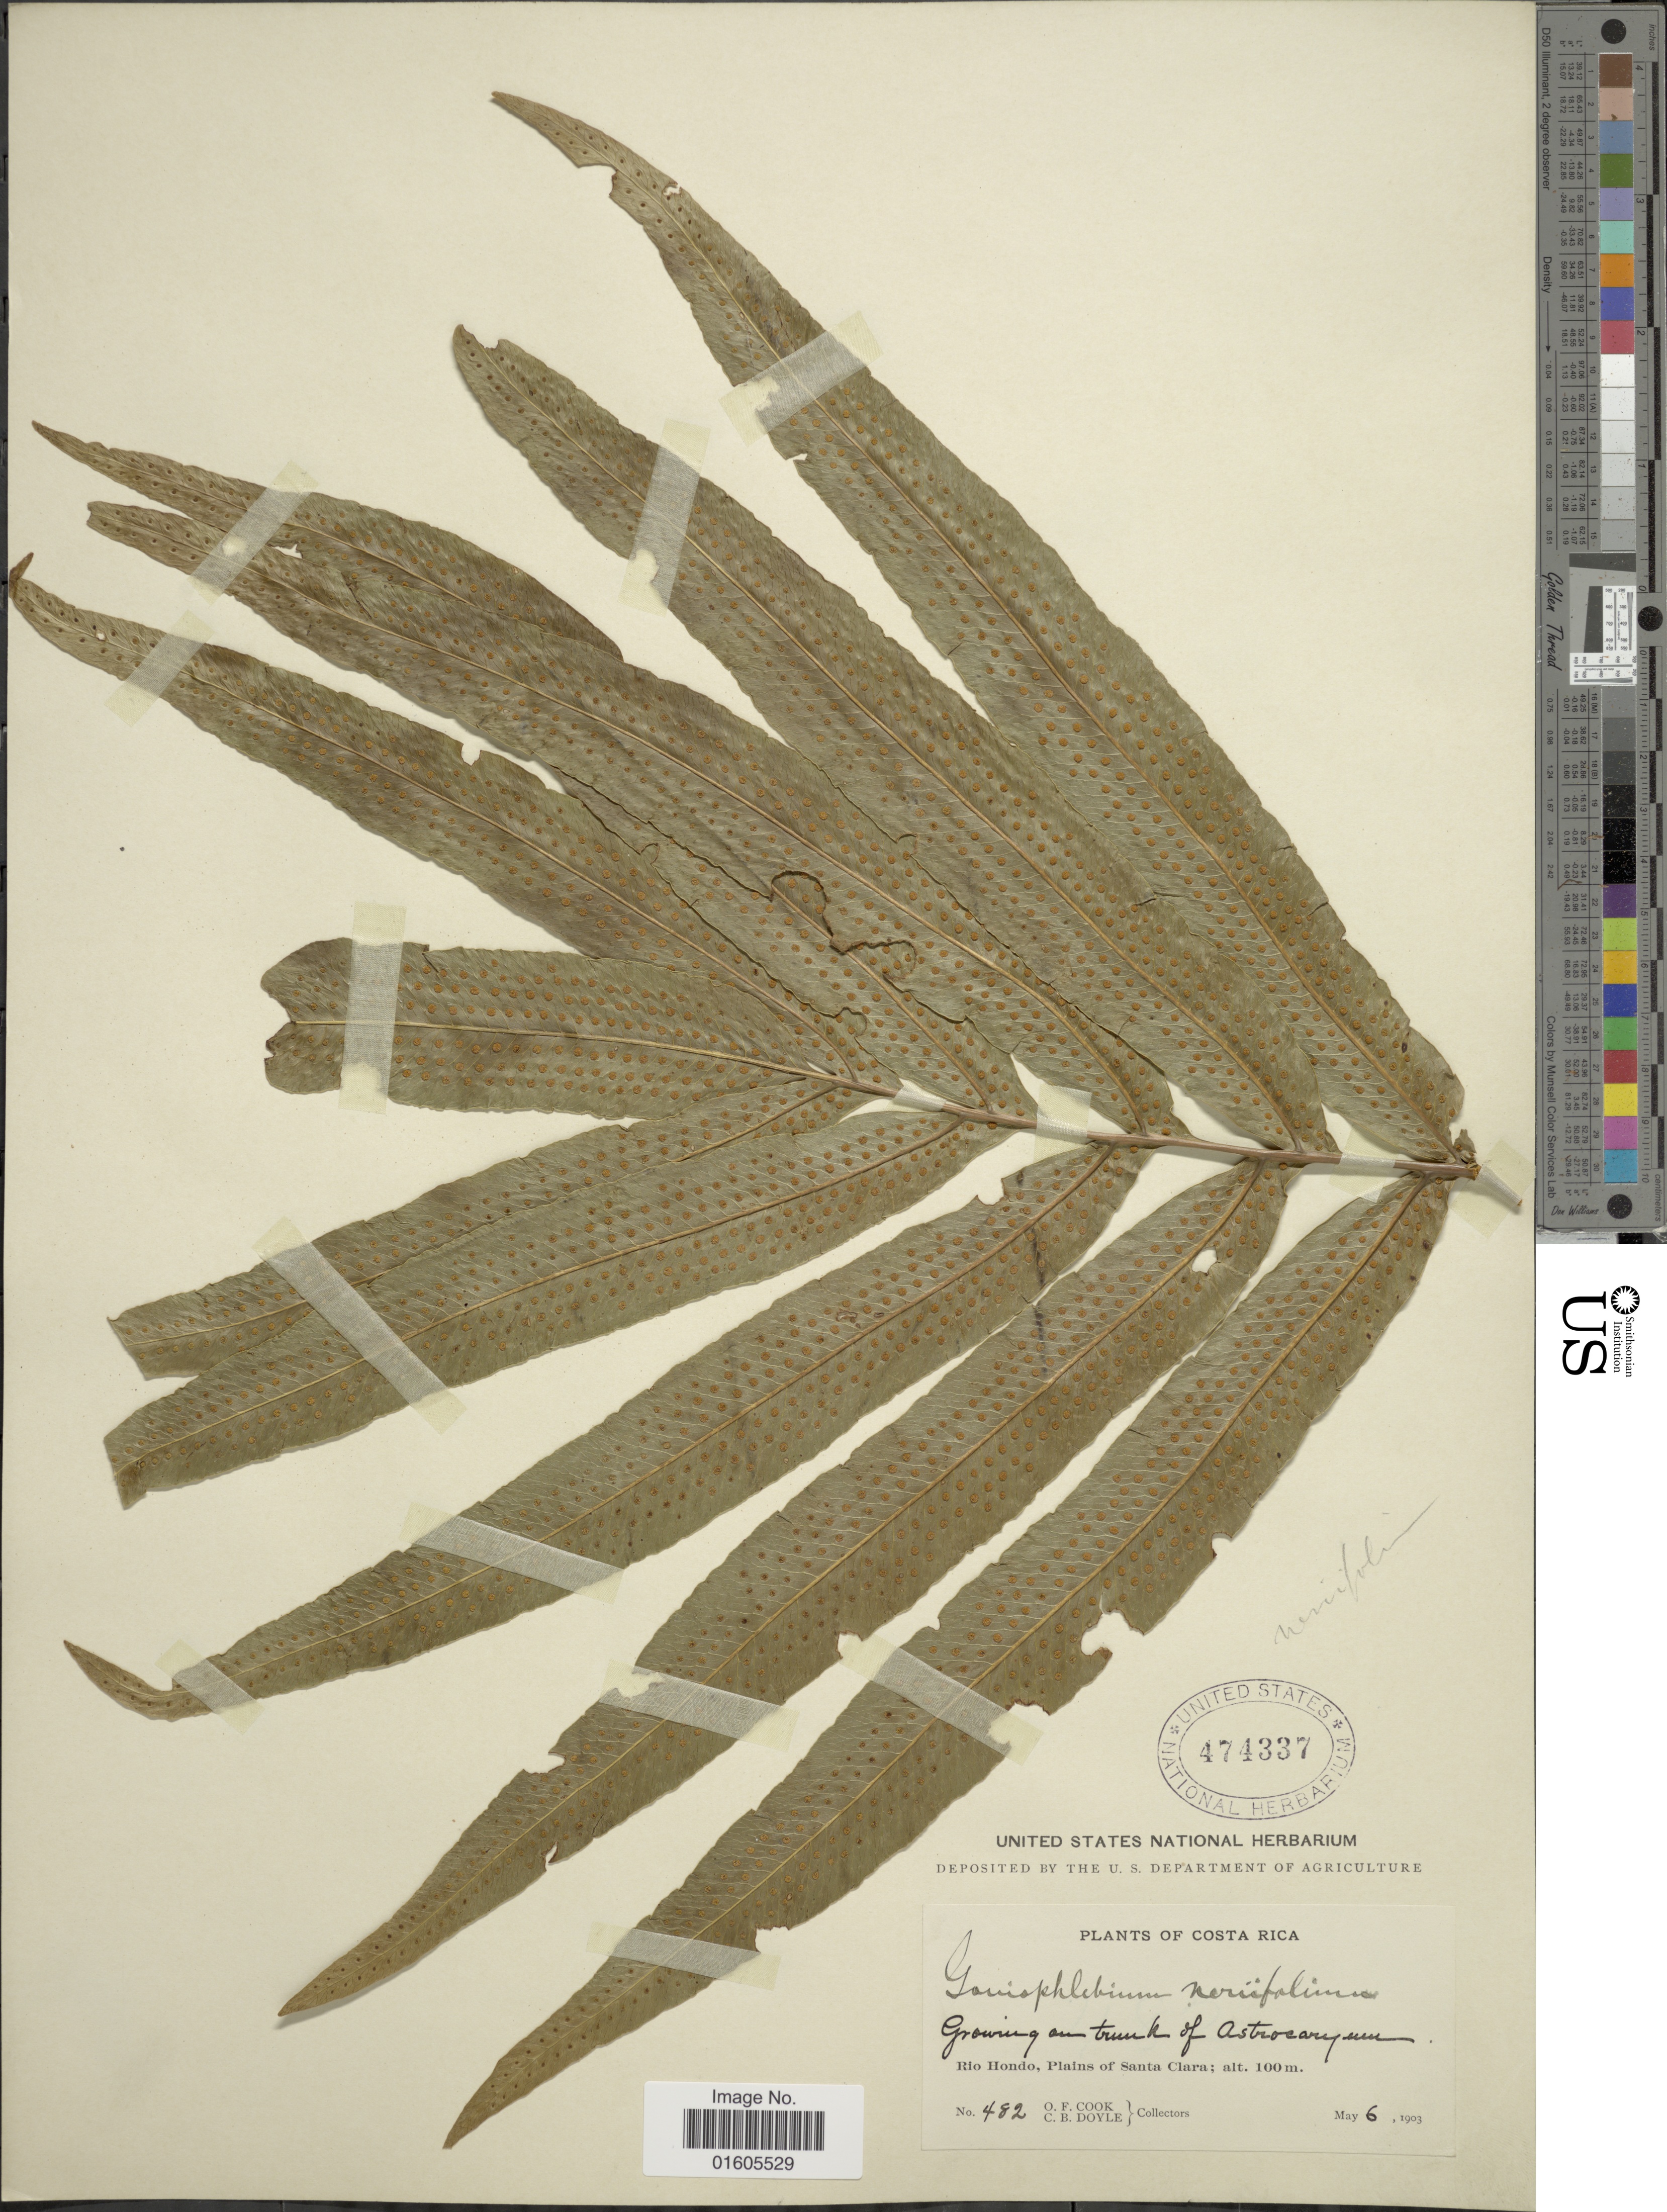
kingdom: Plantae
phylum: Tracheophyta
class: Polypodiopsida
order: Polypodiales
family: Polypodiaceae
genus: Serpocaulon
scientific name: Serpocaulon triseriale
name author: (Sw.) A.R. Sm.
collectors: O. F. Cook & C. Doyle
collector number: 482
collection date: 1903-05-06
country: Costa Rica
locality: Rio Hondo, Plains of Santa Clara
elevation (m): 100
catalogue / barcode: US 474337